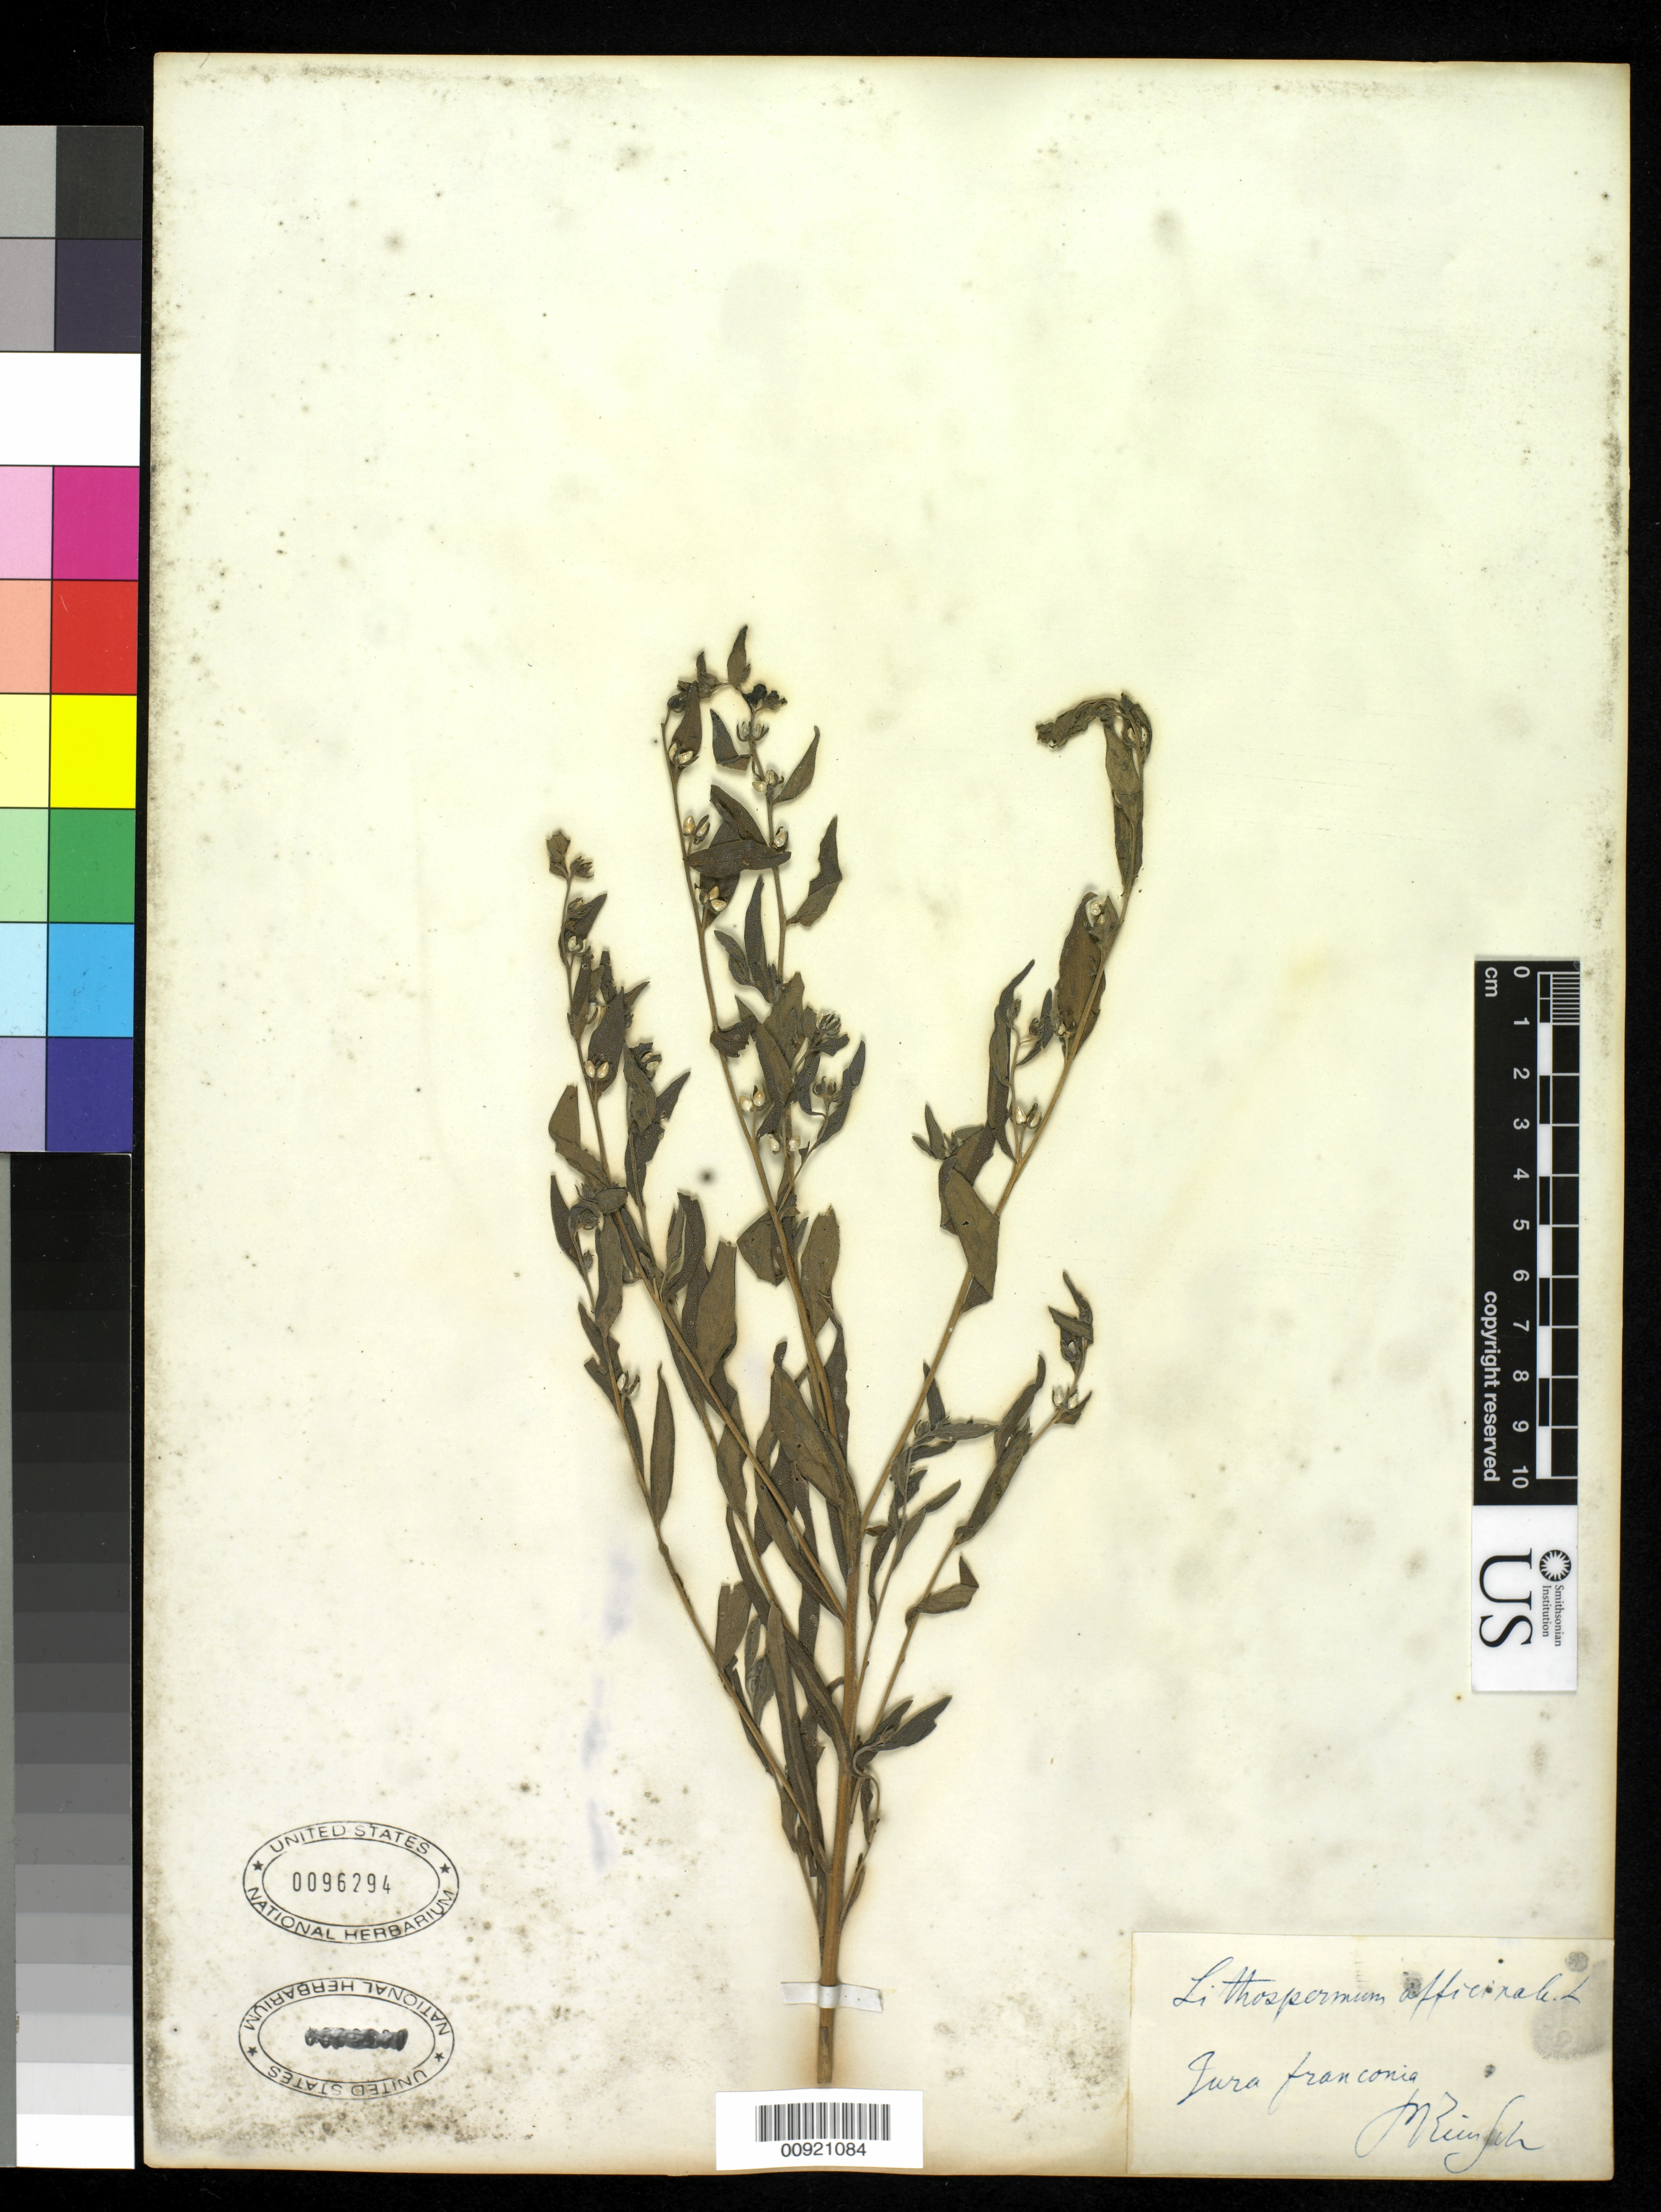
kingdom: Plantae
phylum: Tracheophyta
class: Magnoliopsida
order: Boraginales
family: Boraginaceae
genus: Lithospermum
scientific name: Lithospermum officinale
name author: L.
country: Germany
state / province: Bayern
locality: Jura Franconia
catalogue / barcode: US 96294